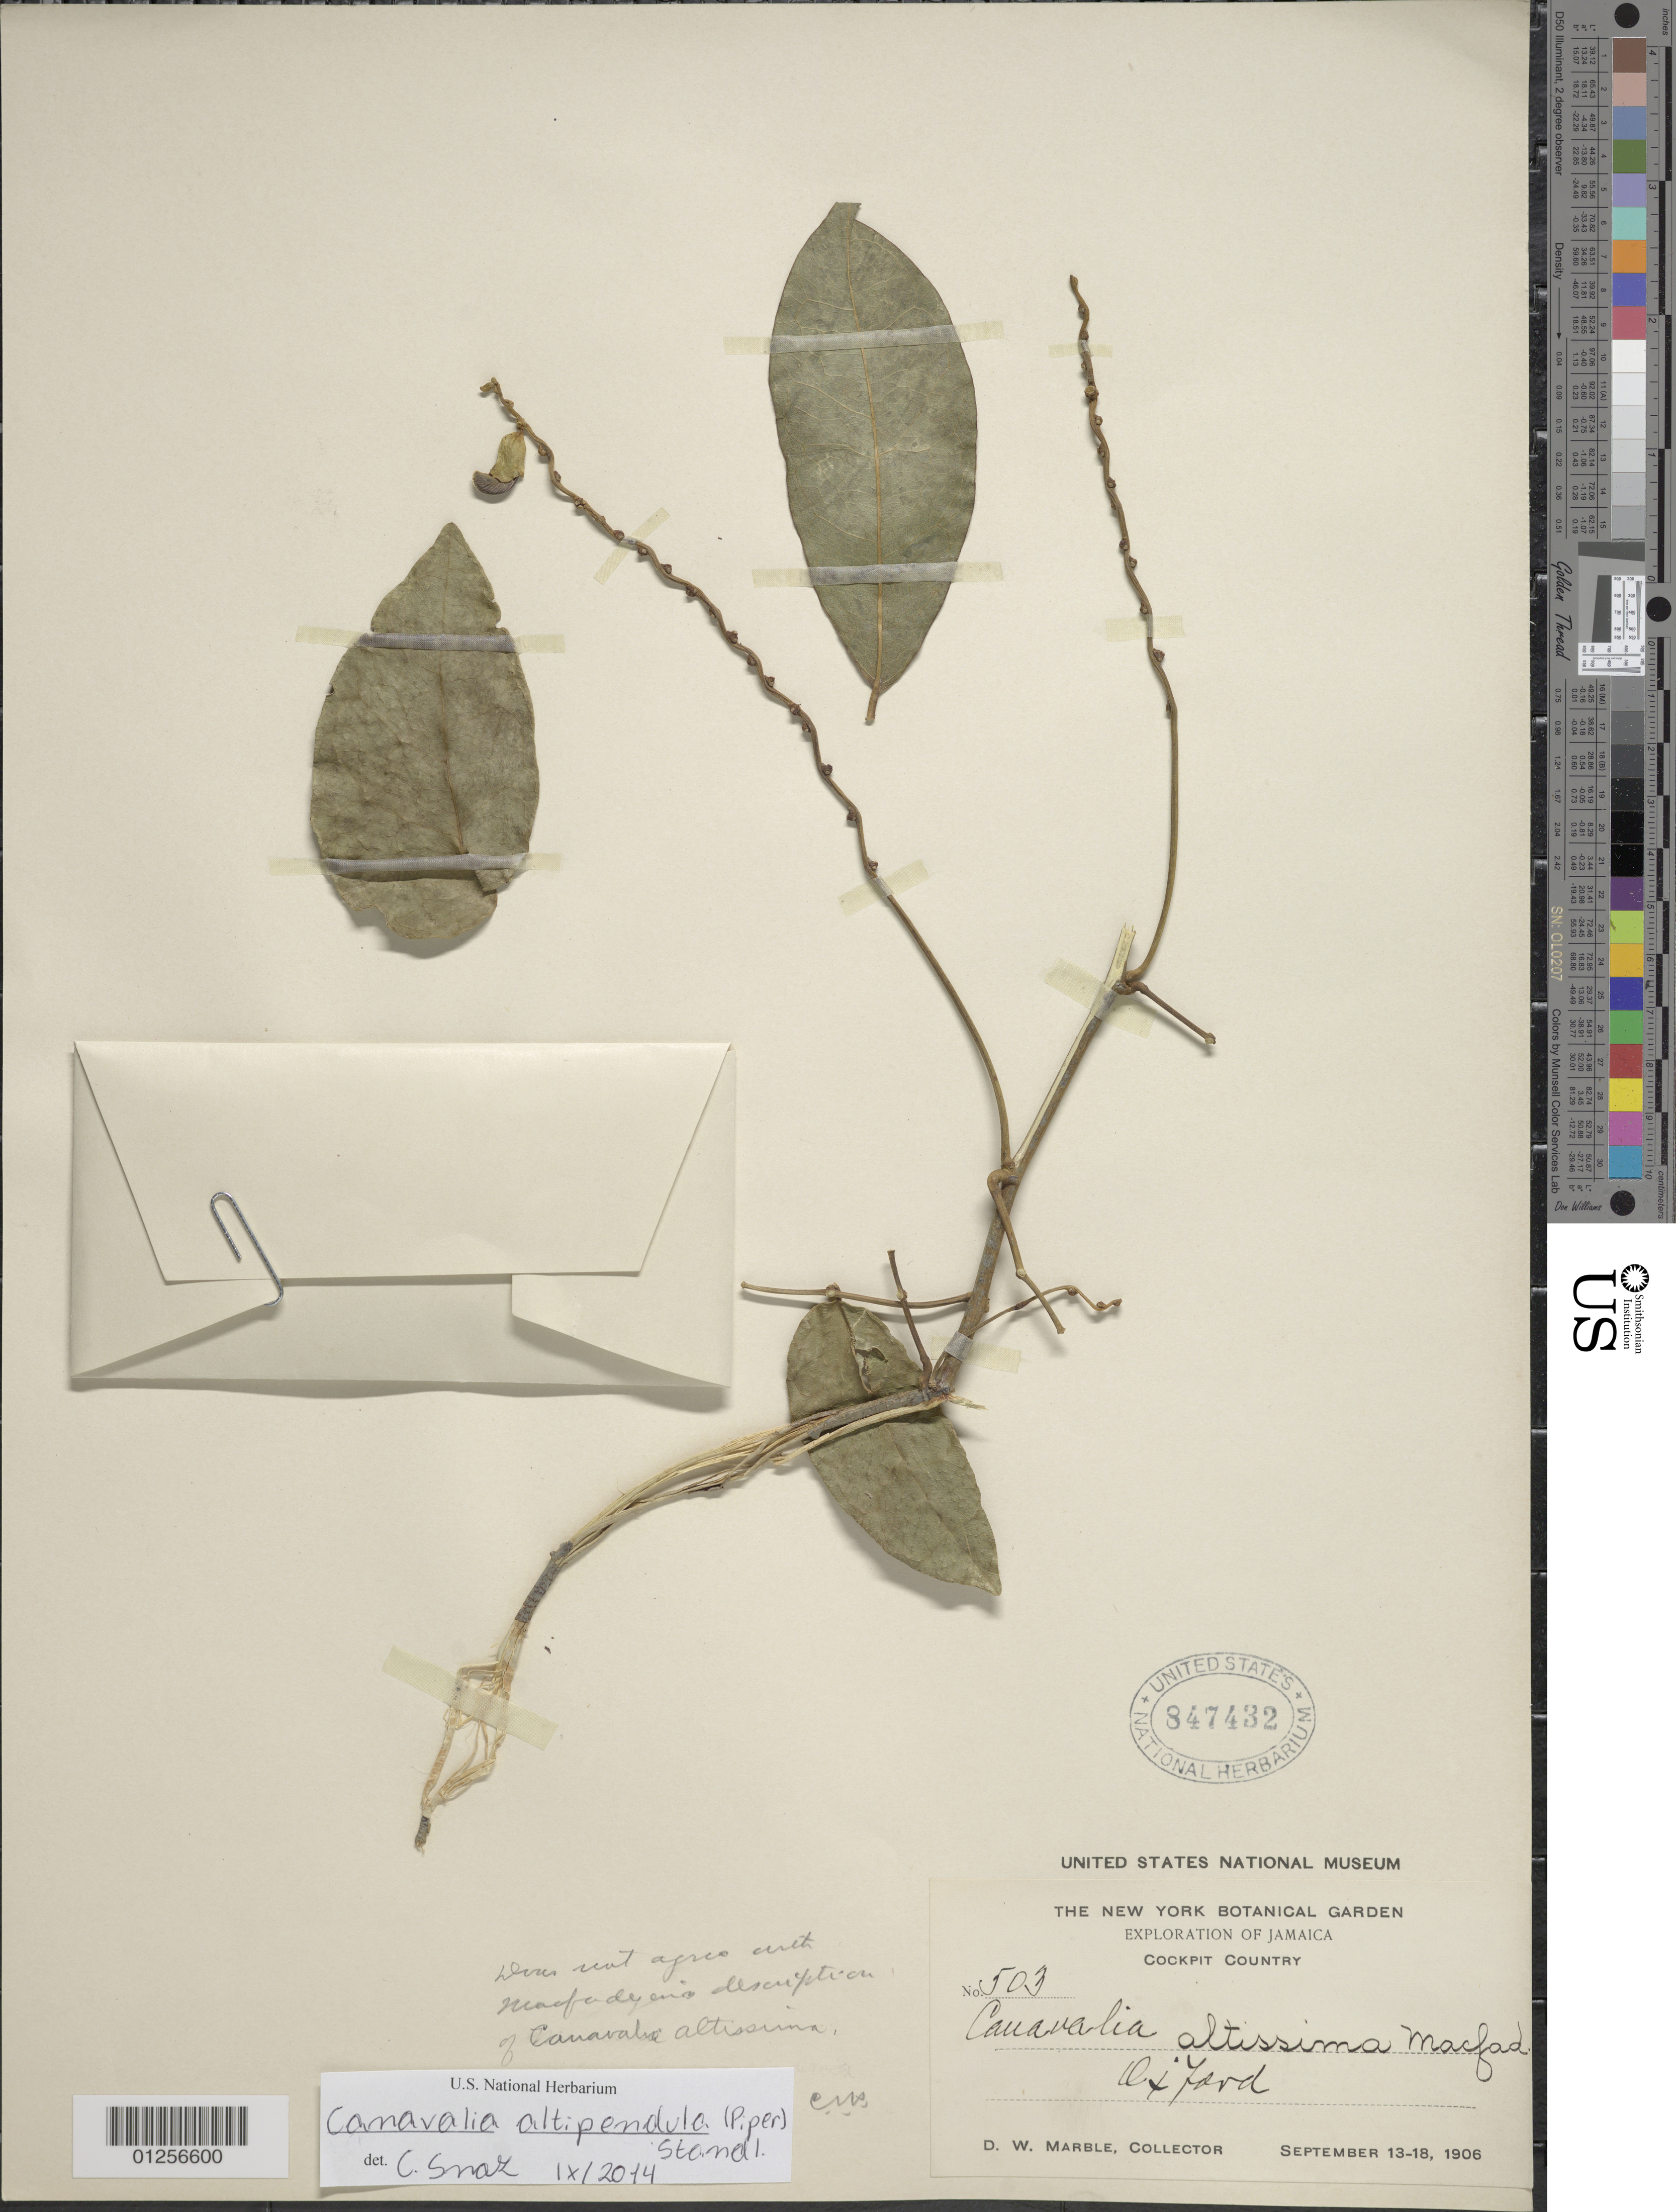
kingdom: Plantae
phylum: Tracheophyta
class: Magnoliopsida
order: Fabales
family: Fabaceae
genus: Canavalia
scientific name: Canavalia altipendula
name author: (Piper) Standl.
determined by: Snak, C.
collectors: D. W. Marble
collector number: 503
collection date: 1906-09-13/1906-09-18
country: Jamaica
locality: Cockpit Country, Oxford.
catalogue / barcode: US 847432